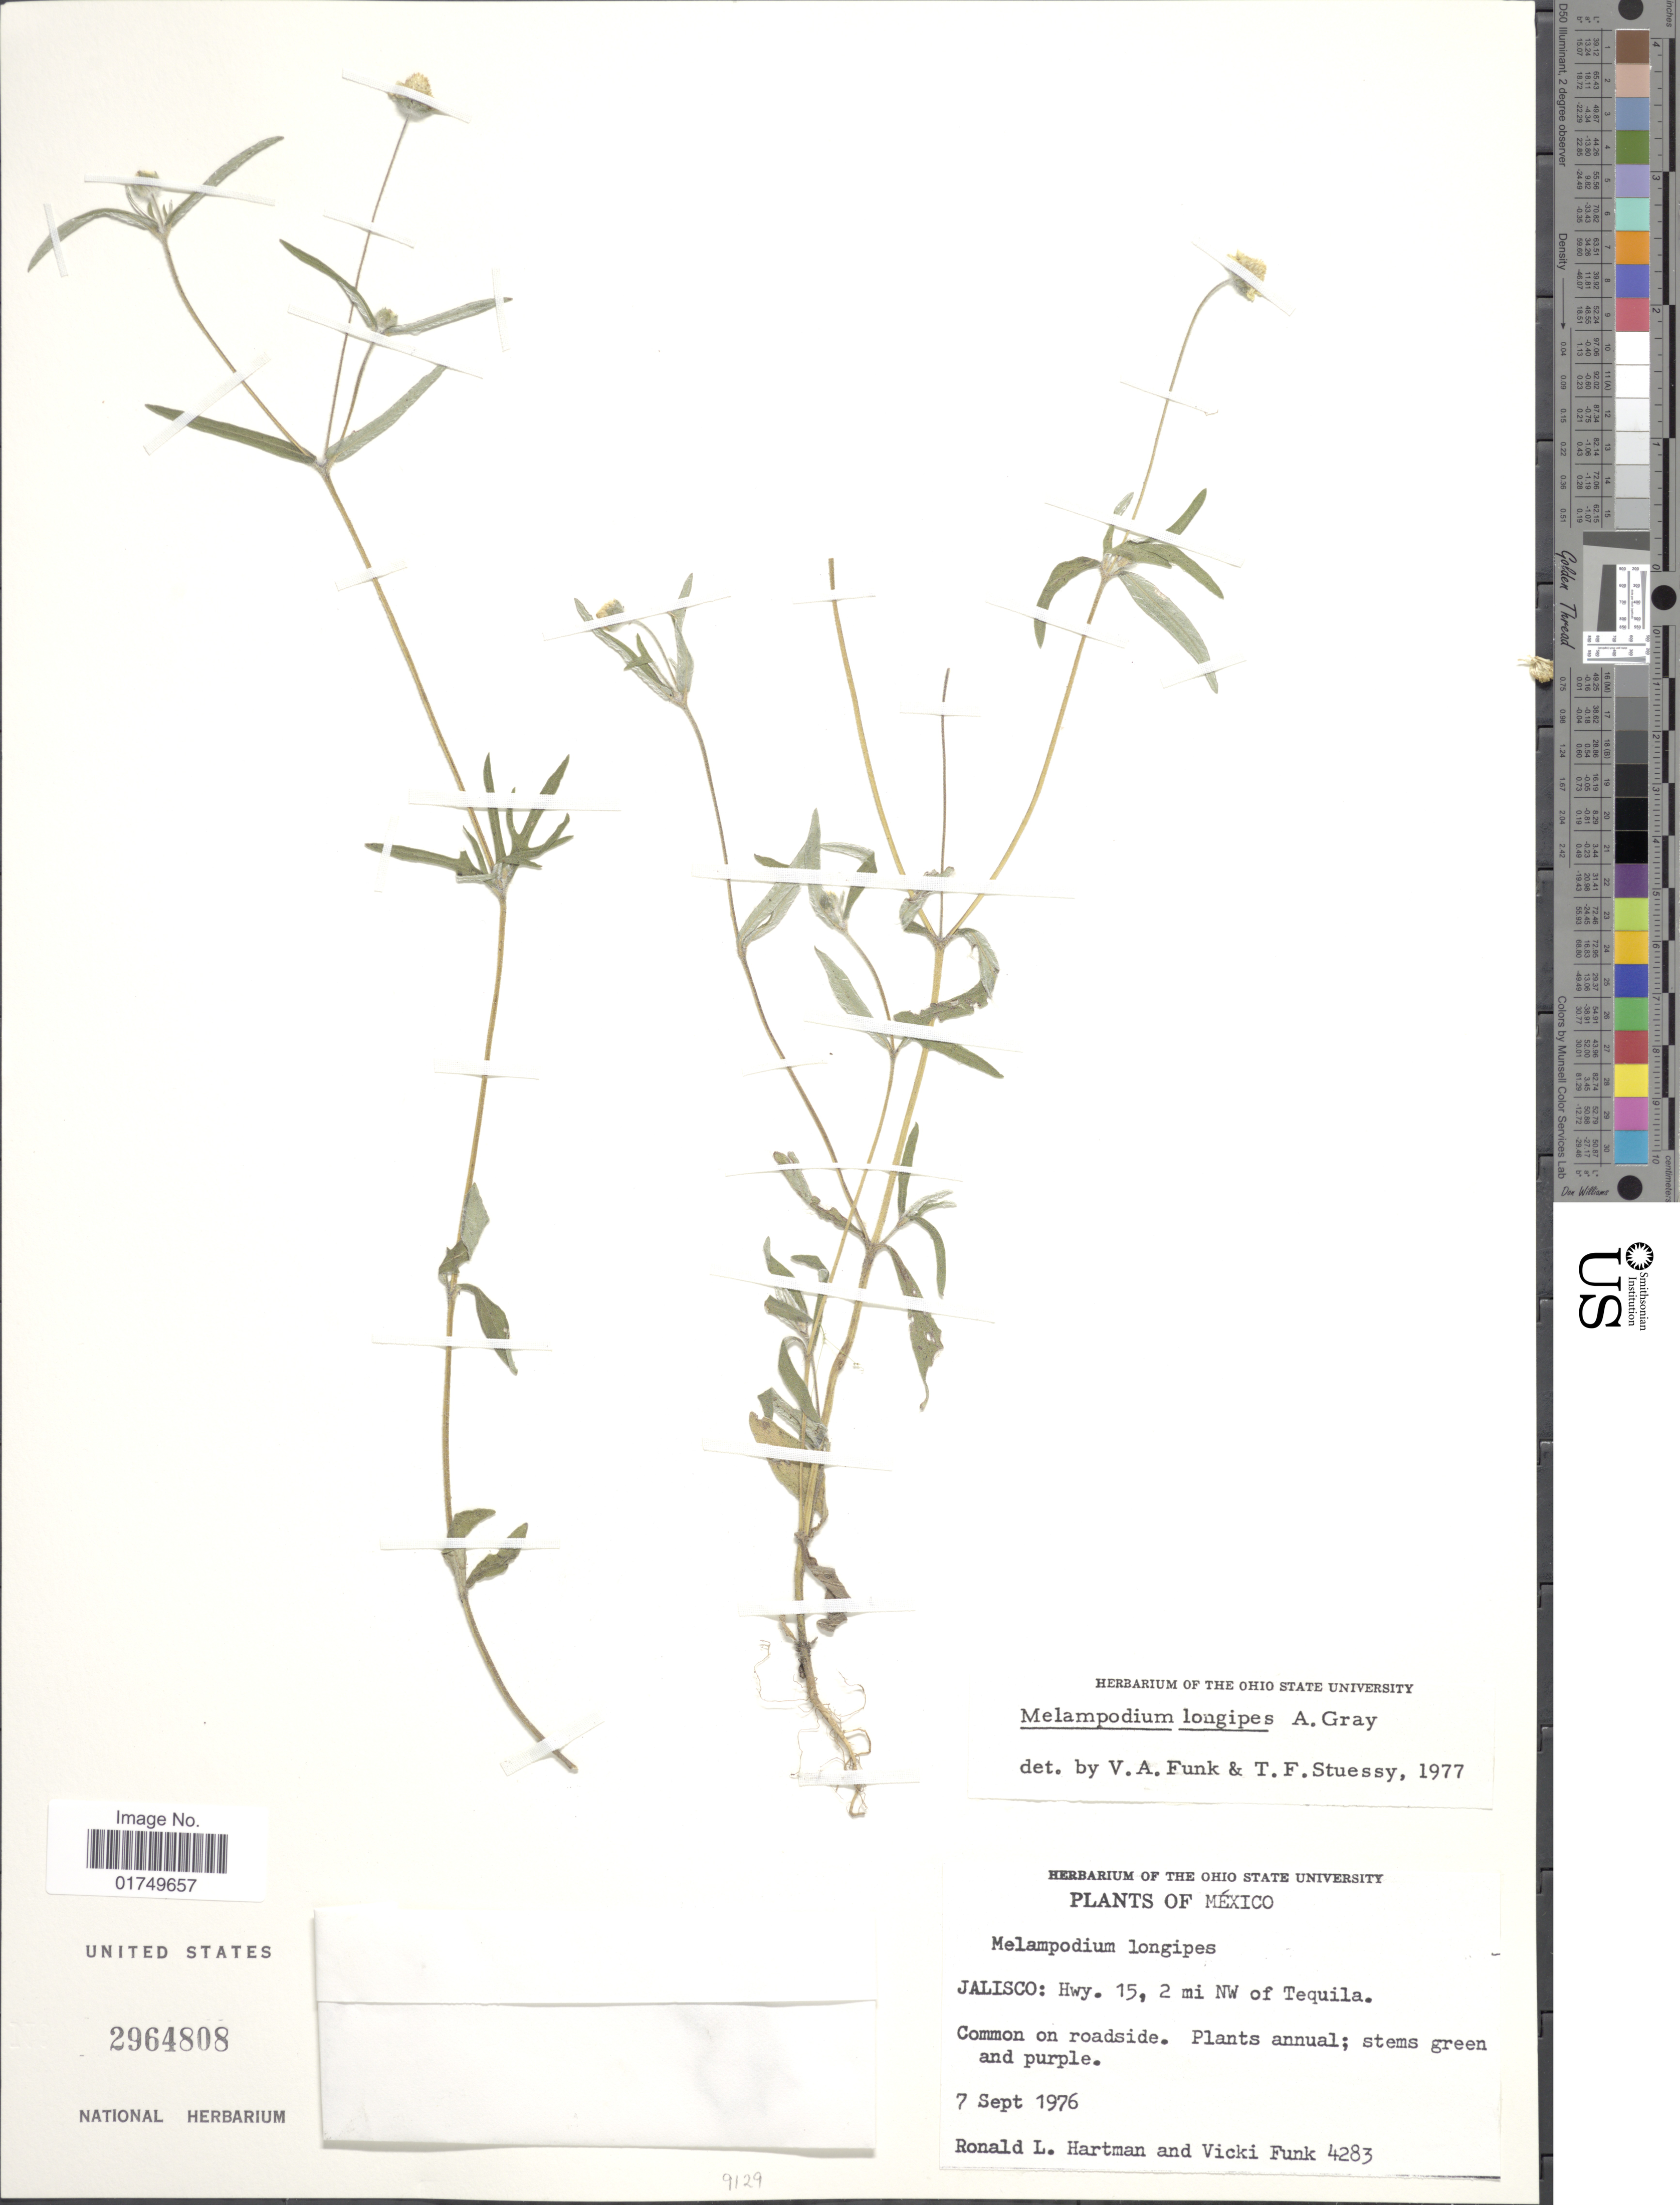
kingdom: Plantae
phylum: Tracheophyta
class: Magnoliopsida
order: Asterales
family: Asteraceae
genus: Melampodium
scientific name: Melampodium longipes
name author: (A. Gray) B.L. Rob.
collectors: R. L. Hartman & V. Funk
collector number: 4283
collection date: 1976-09-07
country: Mexico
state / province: Jalisco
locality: Hwy. 15,2 mi. NW of Tequila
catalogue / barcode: US 2964808